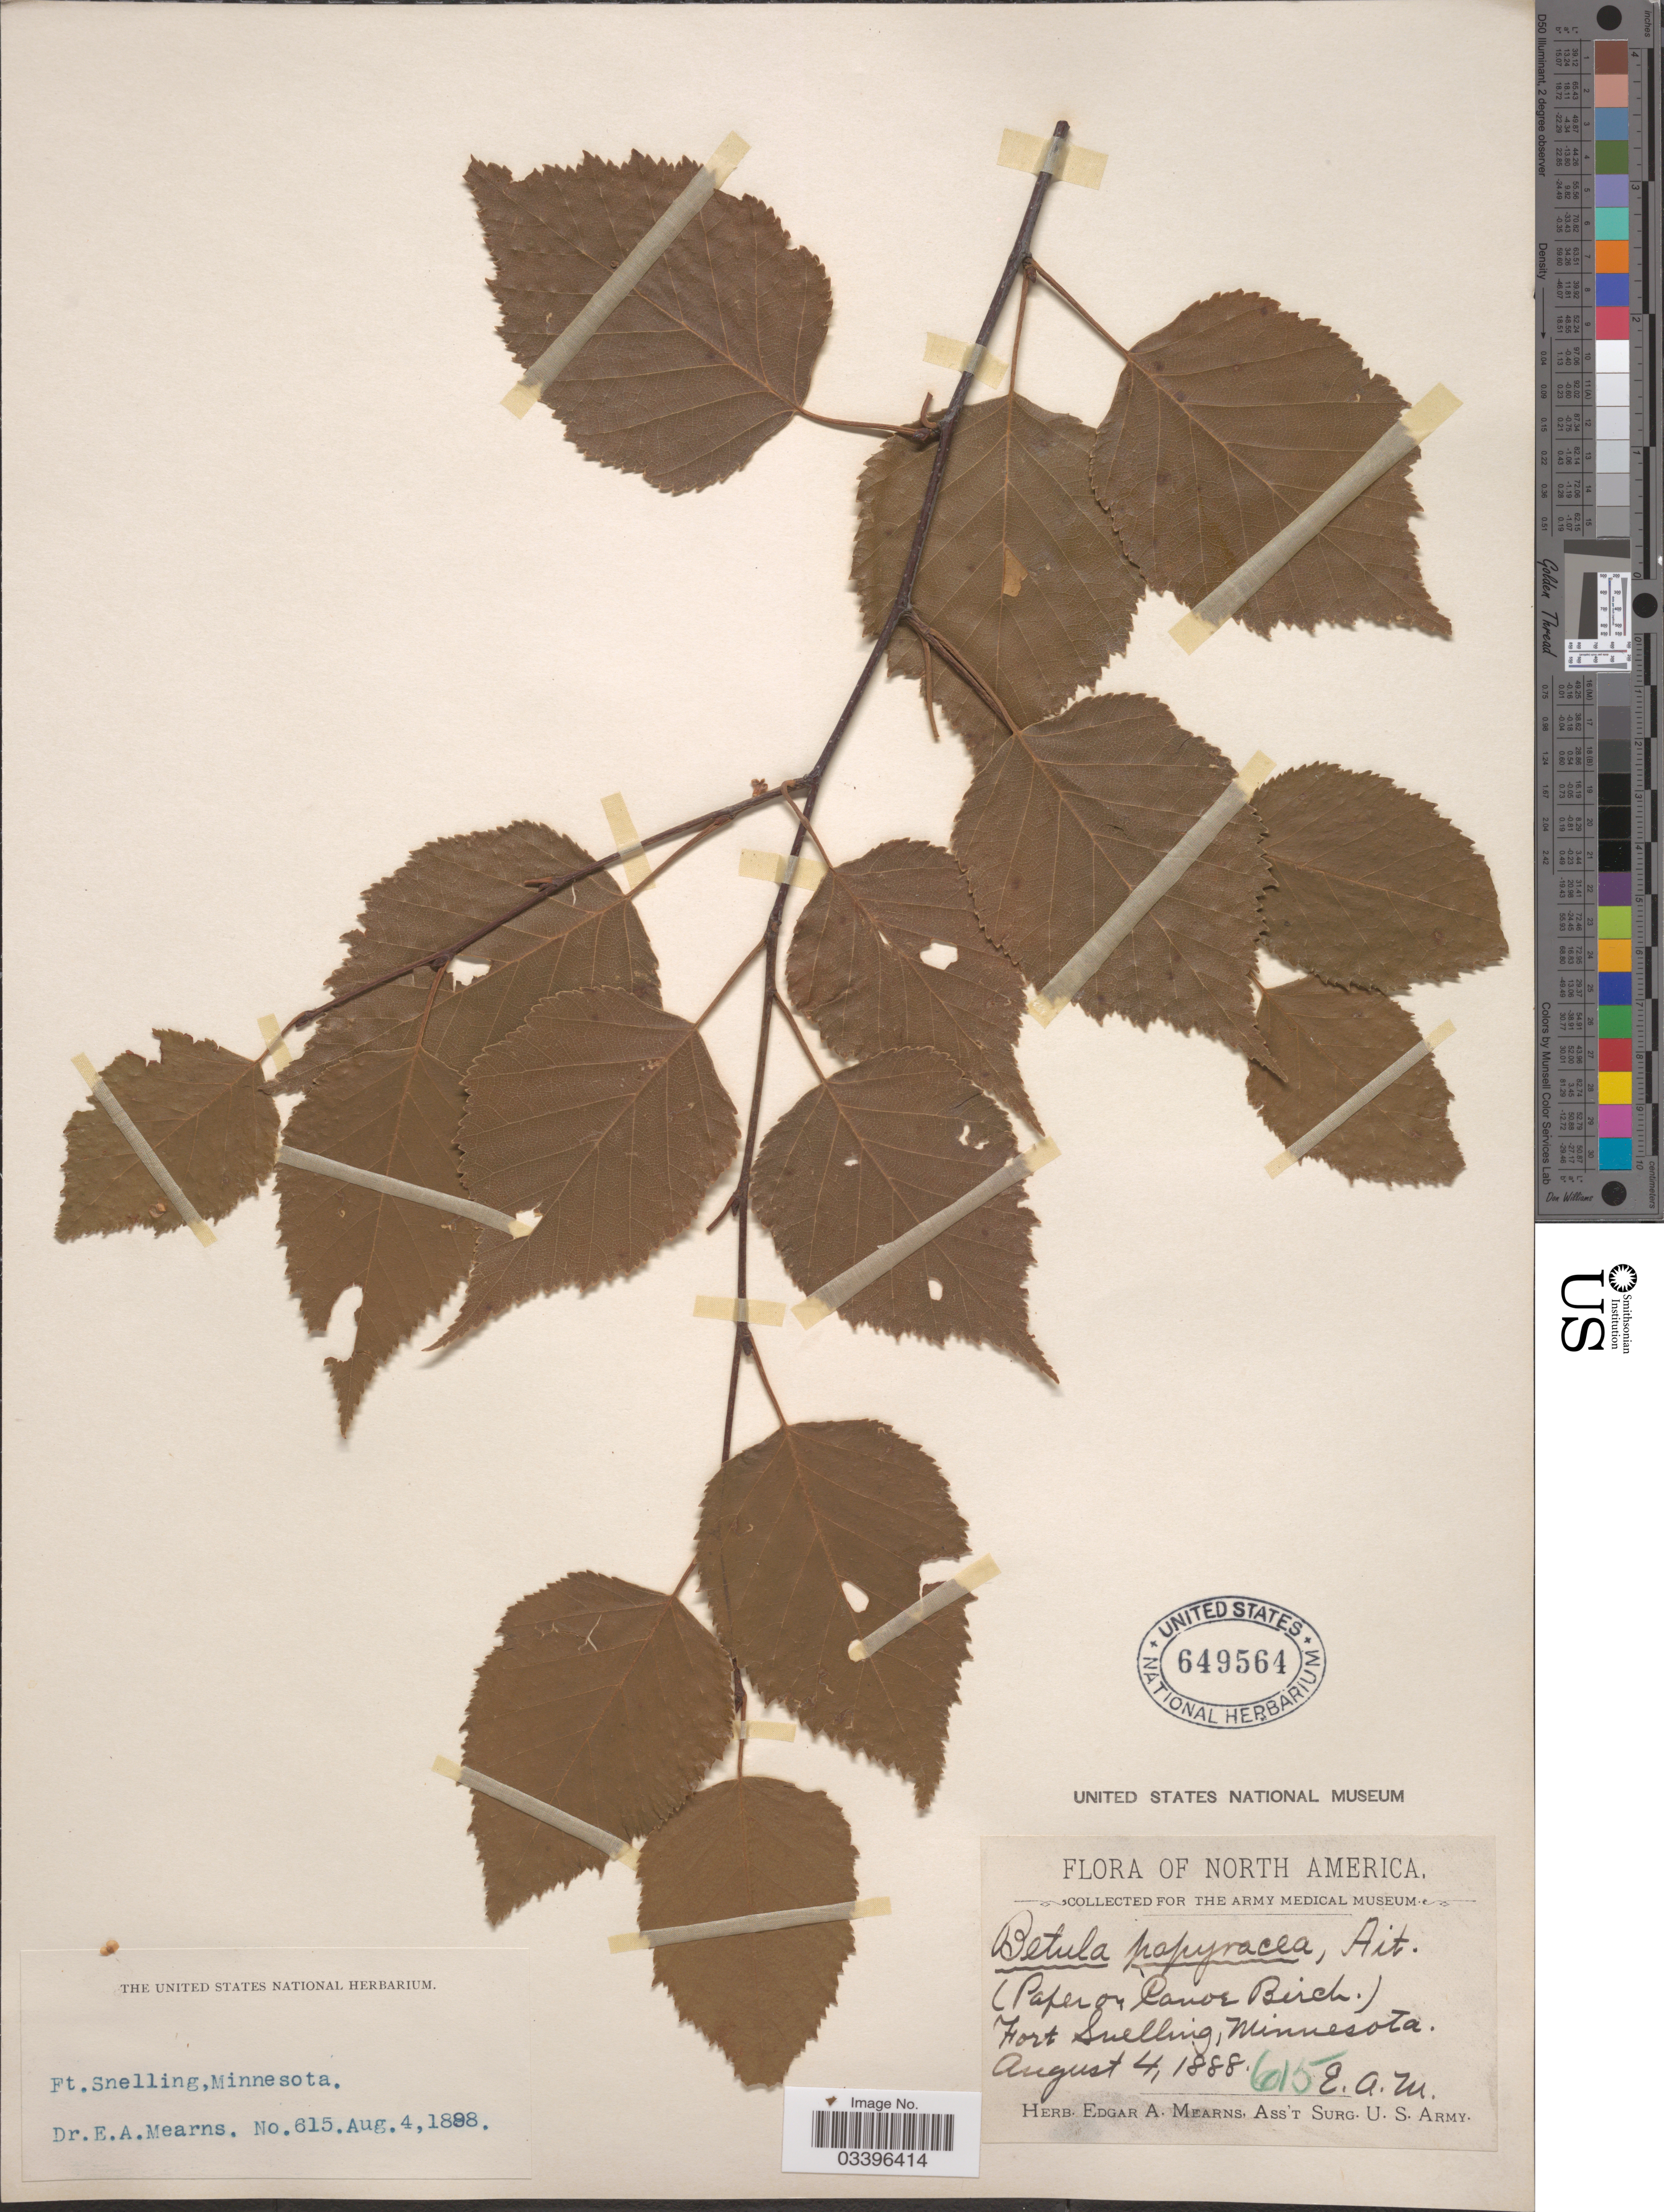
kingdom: Plantae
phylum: Tracheophyta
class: Magnoliopsida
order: Fagales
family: Betulaceae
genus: Betula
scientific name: Betula papyrifera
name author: Marshall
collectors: E. A. Mearns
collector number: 615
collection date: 1888-08-04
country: United States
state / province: Minnesota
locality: Fort Snelling.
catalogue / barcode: US 649564